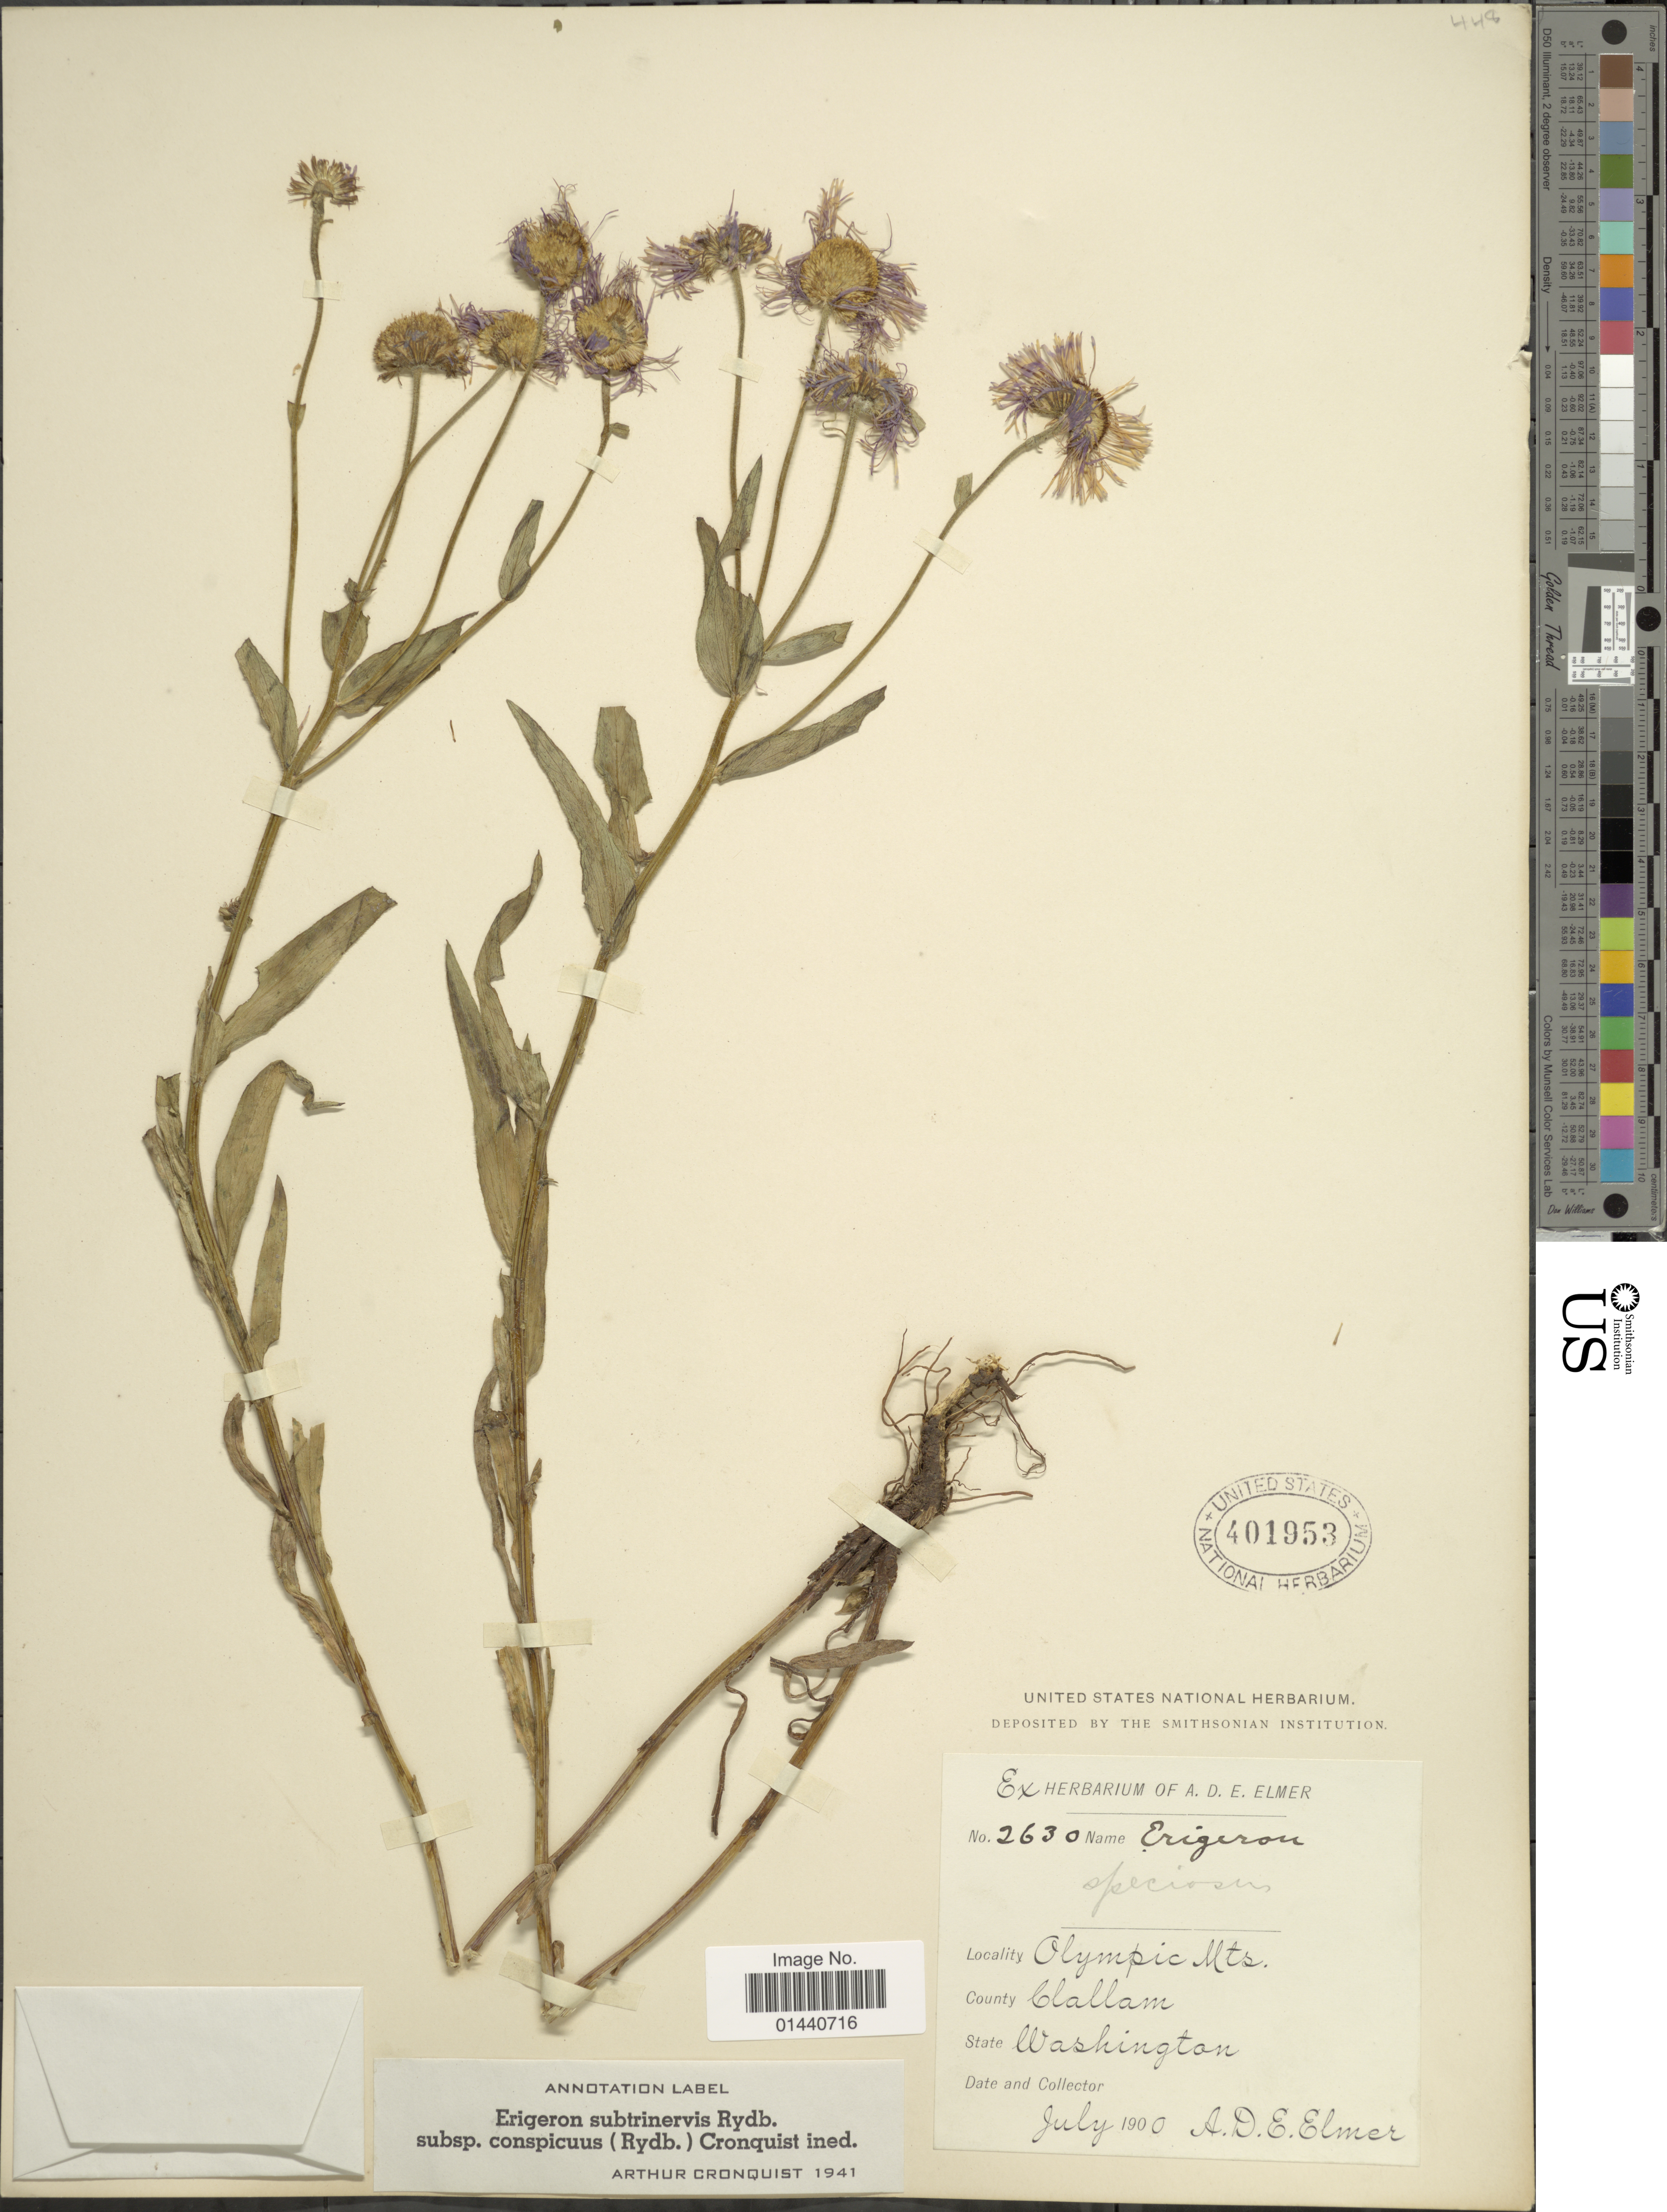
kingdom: Plantae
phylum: Tracheophyta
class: Magnoliopsida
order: Asterales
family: Asteraceae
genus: Erigeron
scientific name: Erigeron subtrinervis var. conspicuus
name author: (Rydb.) Cronq.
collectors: A. D. E. Elmer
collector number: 2630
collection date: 1900-07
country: United States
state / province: Washington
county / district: Clallam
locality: Olympic Mts. County Clallam.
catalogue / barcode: US 401953